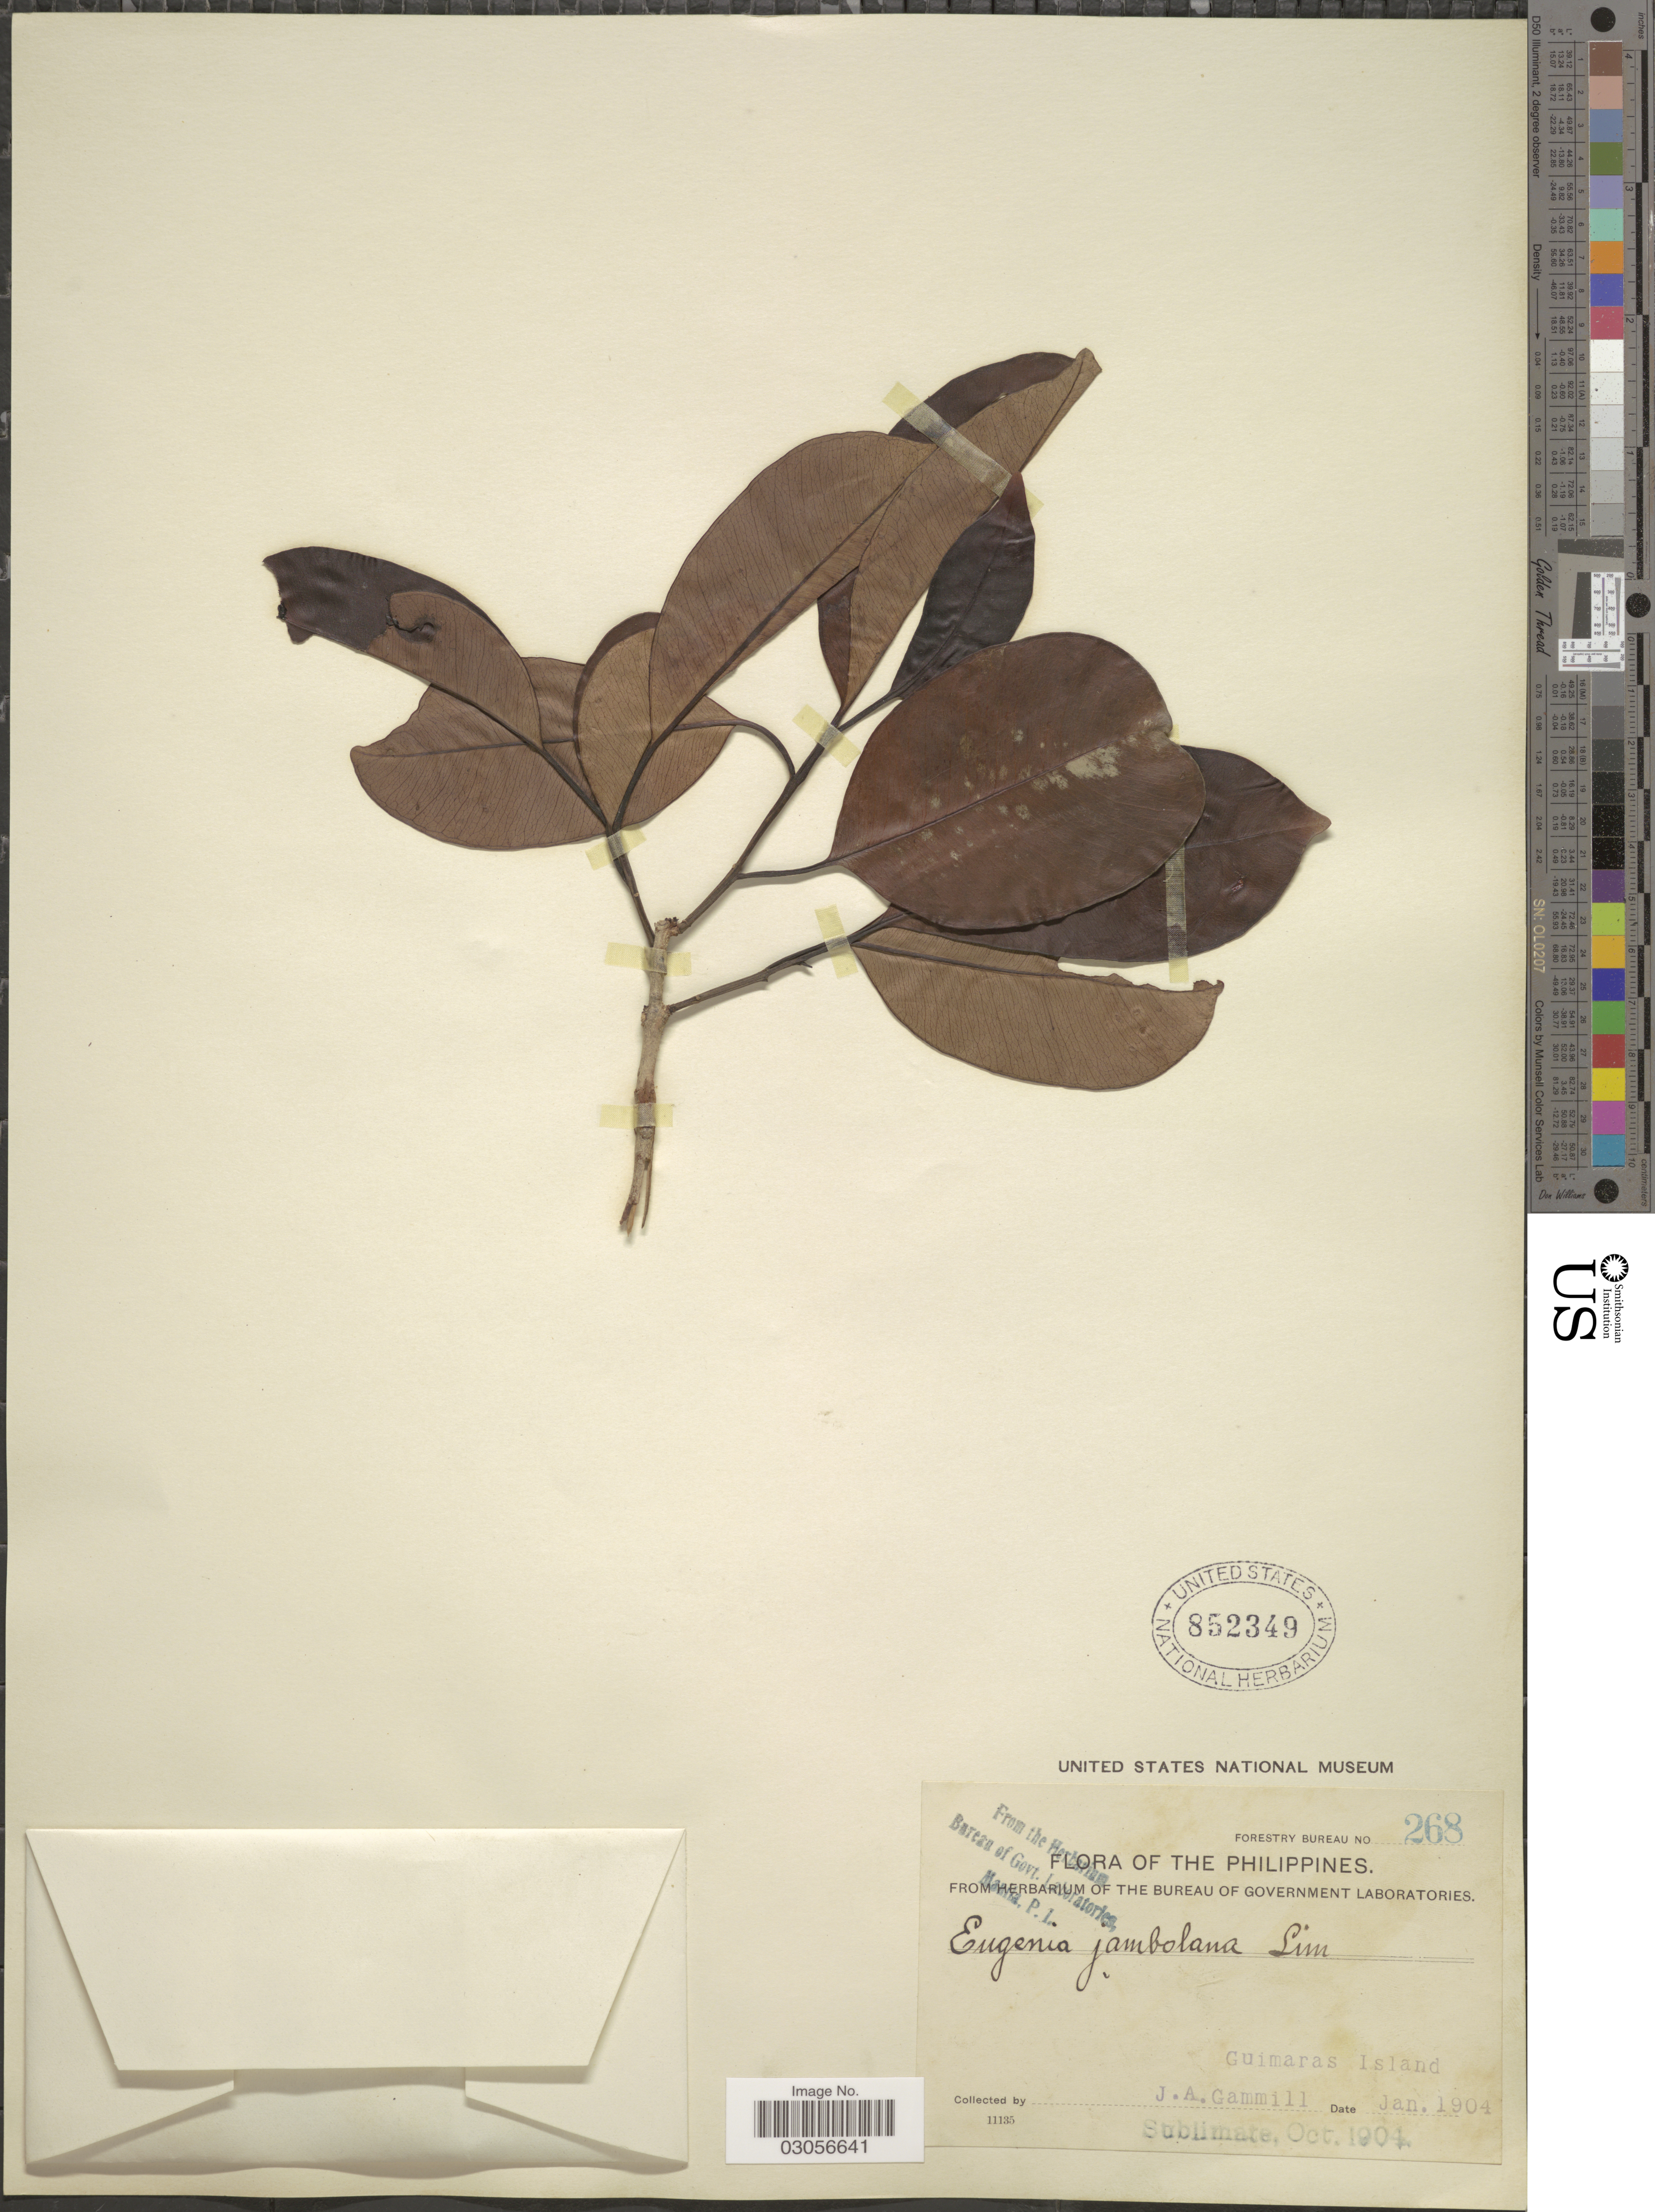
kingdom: Plantae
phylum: Tracheophyta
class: Magnoliopsida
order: Myrtales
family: Myrtaceae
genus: Syzygium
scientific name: Syzygium cumini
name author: (L.) Skeels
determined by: Strong, Mark T., (BOT), Smithsonian Institution - National Museum of Natural History (UNITED STATES)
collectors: J. Gammill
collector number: Forestry Bureau 268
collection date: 1904-01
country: Philippines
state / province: Western Visayas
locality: Guimaras Island.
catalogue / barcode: US 852349